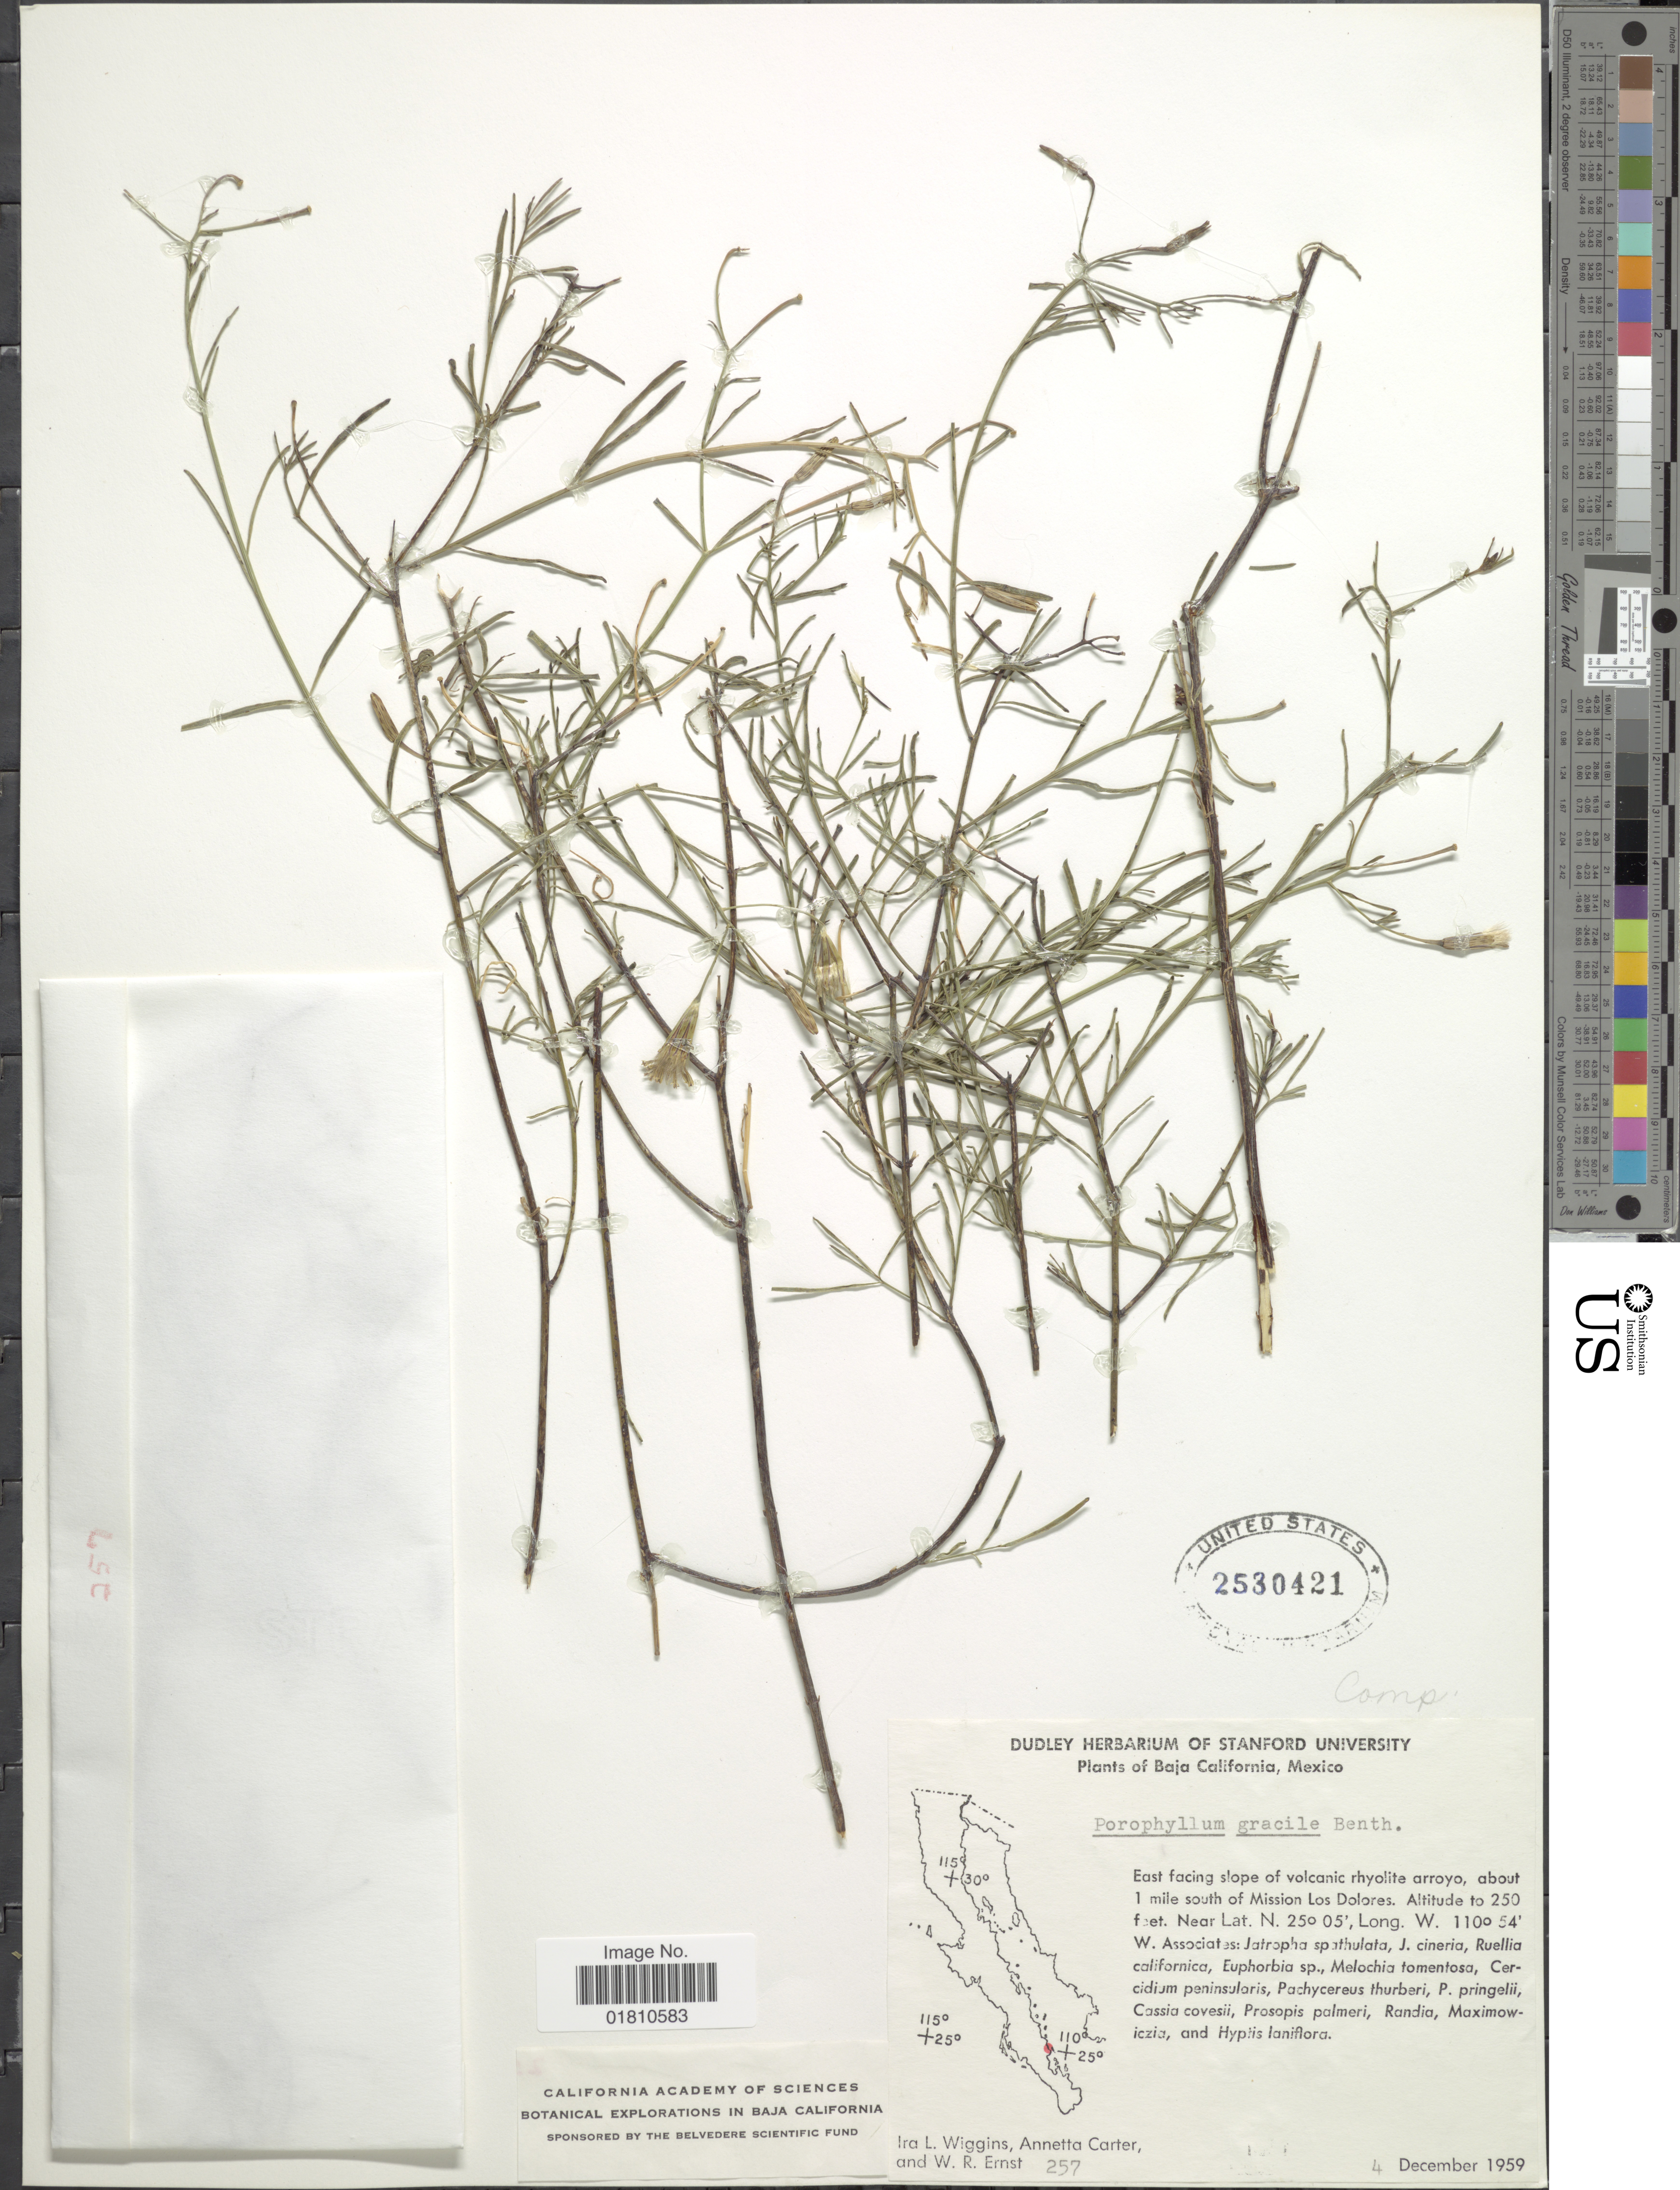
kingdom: Plantae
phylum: Tracheophyta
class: Magnoliopsida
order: Asterales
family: Asteraceae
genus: Porophyllum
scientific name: Porophyllum gracile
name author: Benth.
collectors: I. L. Wiggins, A. Carter & W. R. Ernst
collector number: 257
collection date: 1959-12-04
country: Mexico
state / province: Baja California Sur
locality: East facing slope of volcanic rhyolite arroyo, about 1 mile south of Mission Los Dolores.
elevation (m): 76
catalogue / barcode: US 2530421